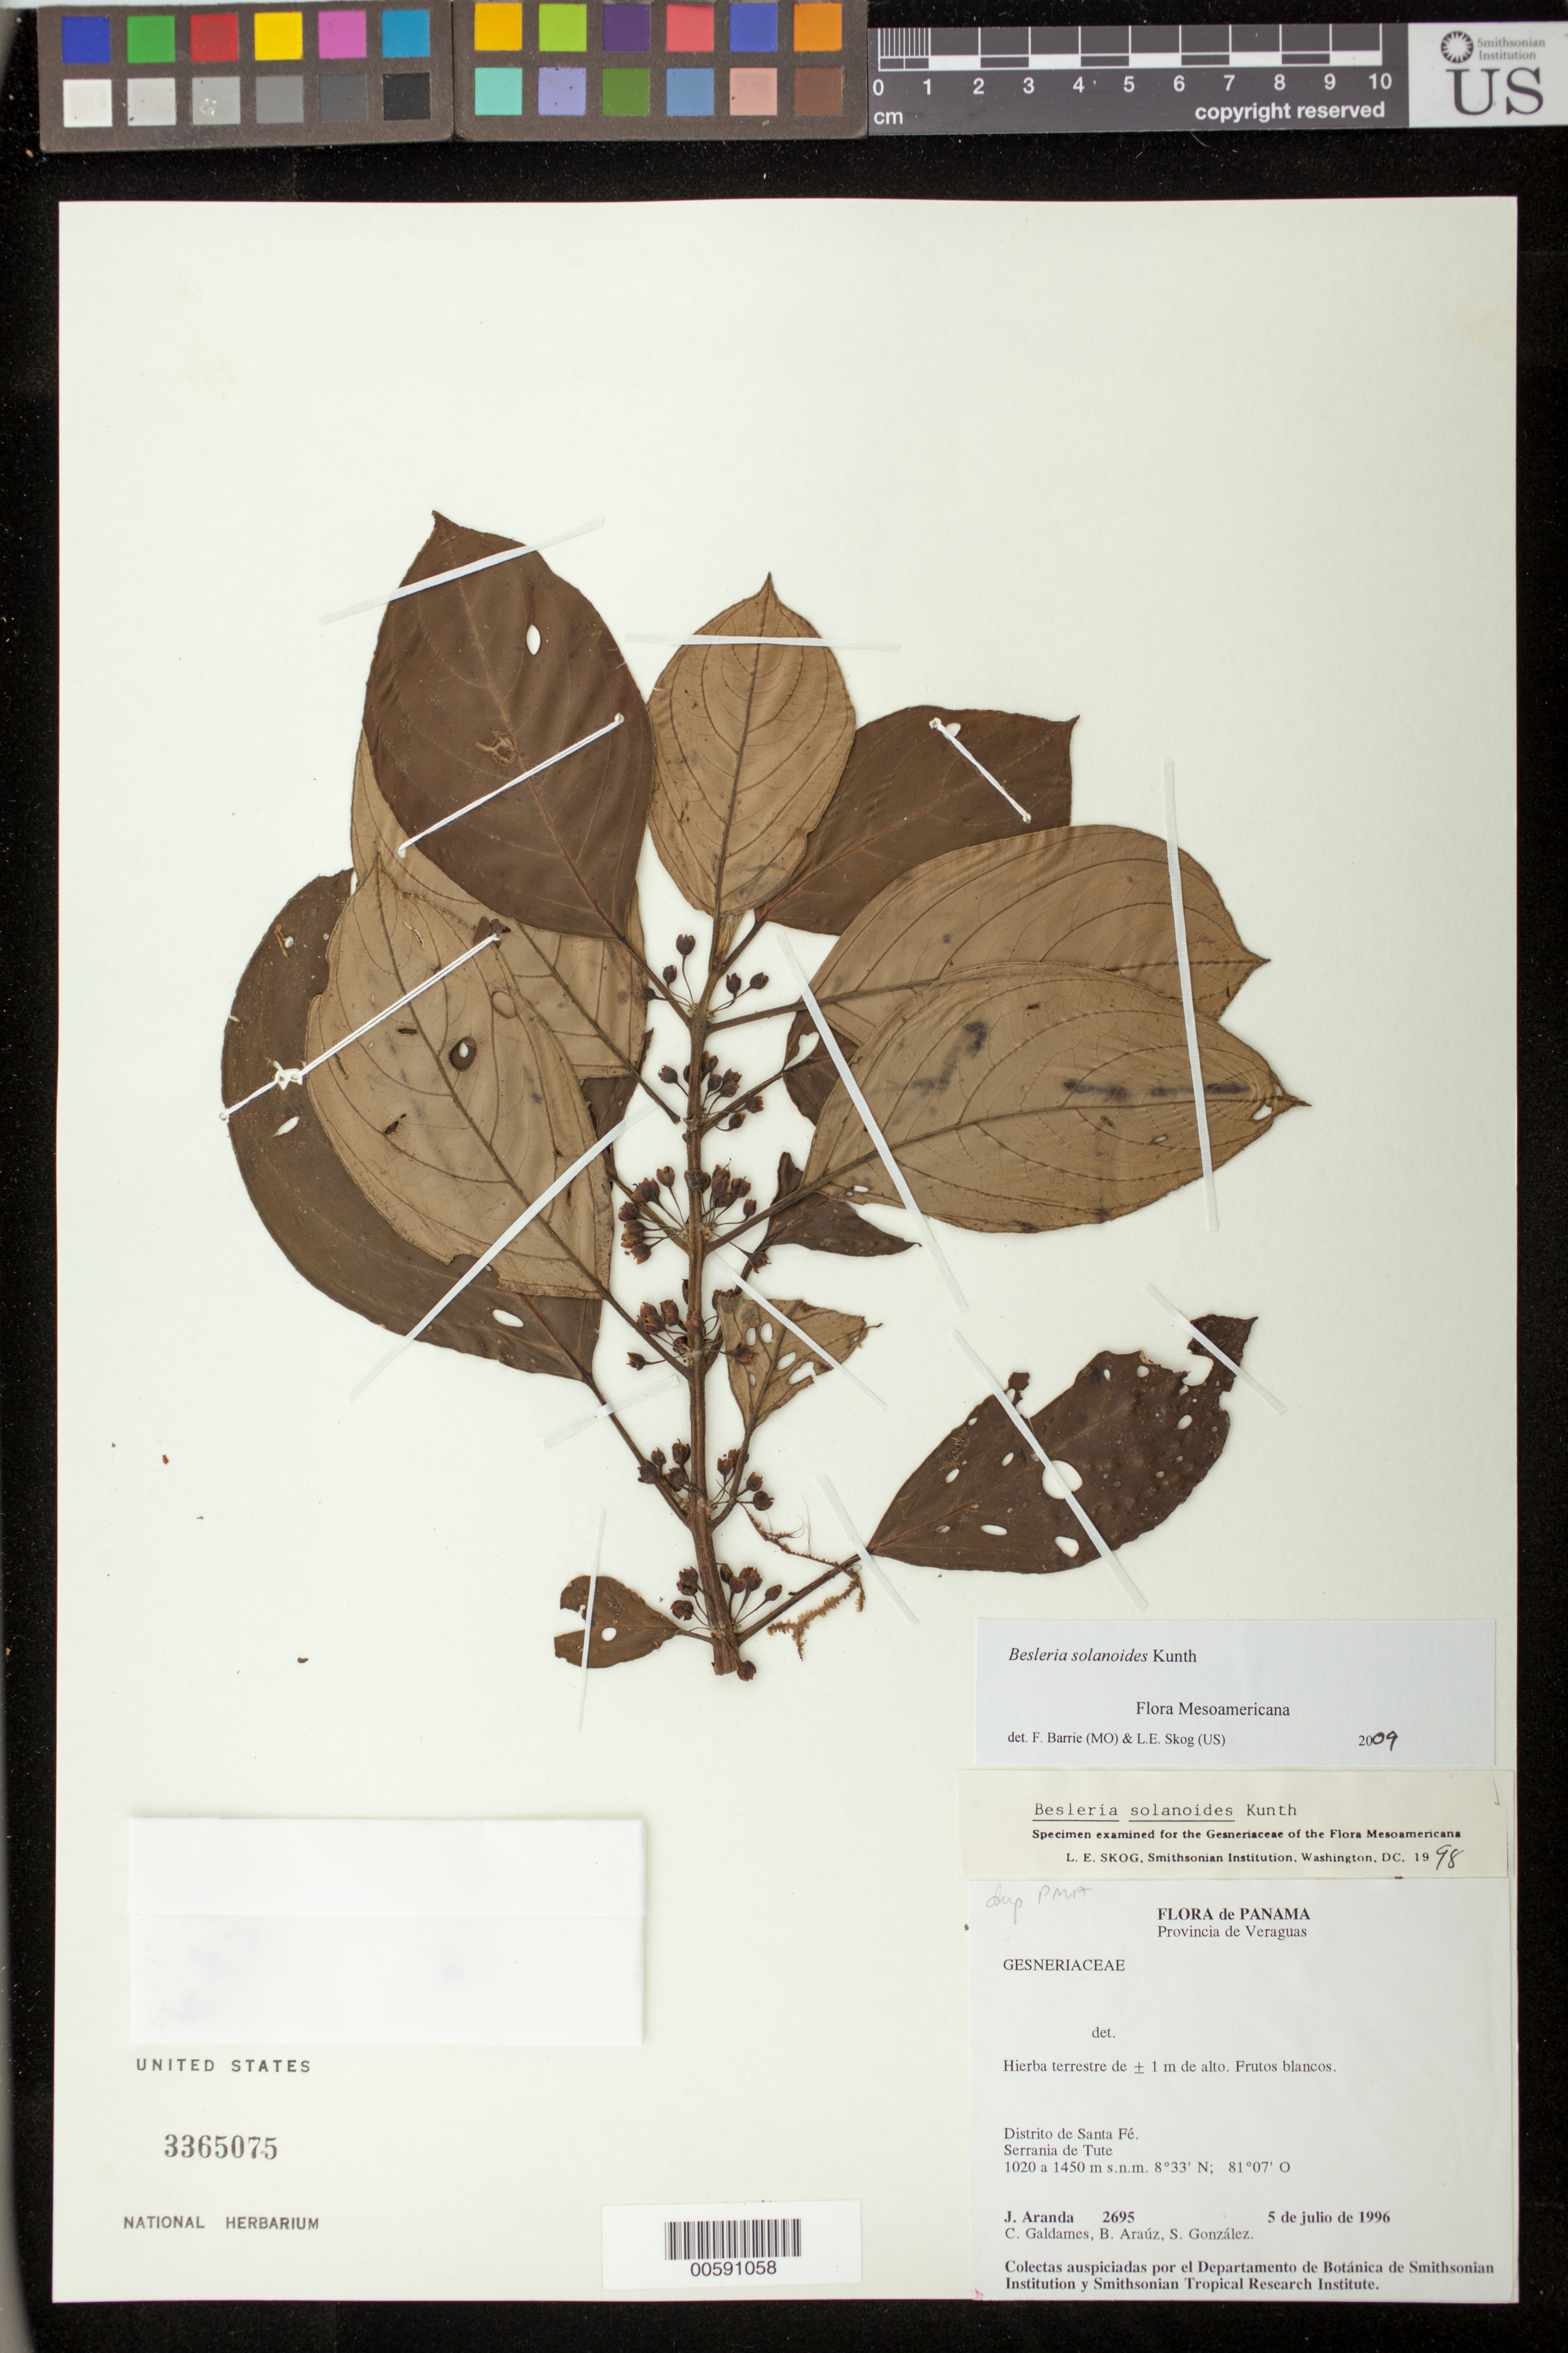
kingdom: Plantae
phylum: Tracheophyta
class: Magnoliopsida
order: Lamiales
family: Gesneriaceae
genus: Besleria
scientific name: Besleria solanoides var. solanoides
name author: Kunth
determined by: Skog, Laurence E.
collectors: J. Aranda, C. Galdames, B. Araúz & S. González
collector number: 2695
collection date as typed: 05 Jul 1996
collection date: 1996-07-05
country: Panama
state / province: Veraguas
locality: Distrito de Santa Fé; Serrania de Tute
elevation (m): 1020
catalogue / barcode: US 3365075